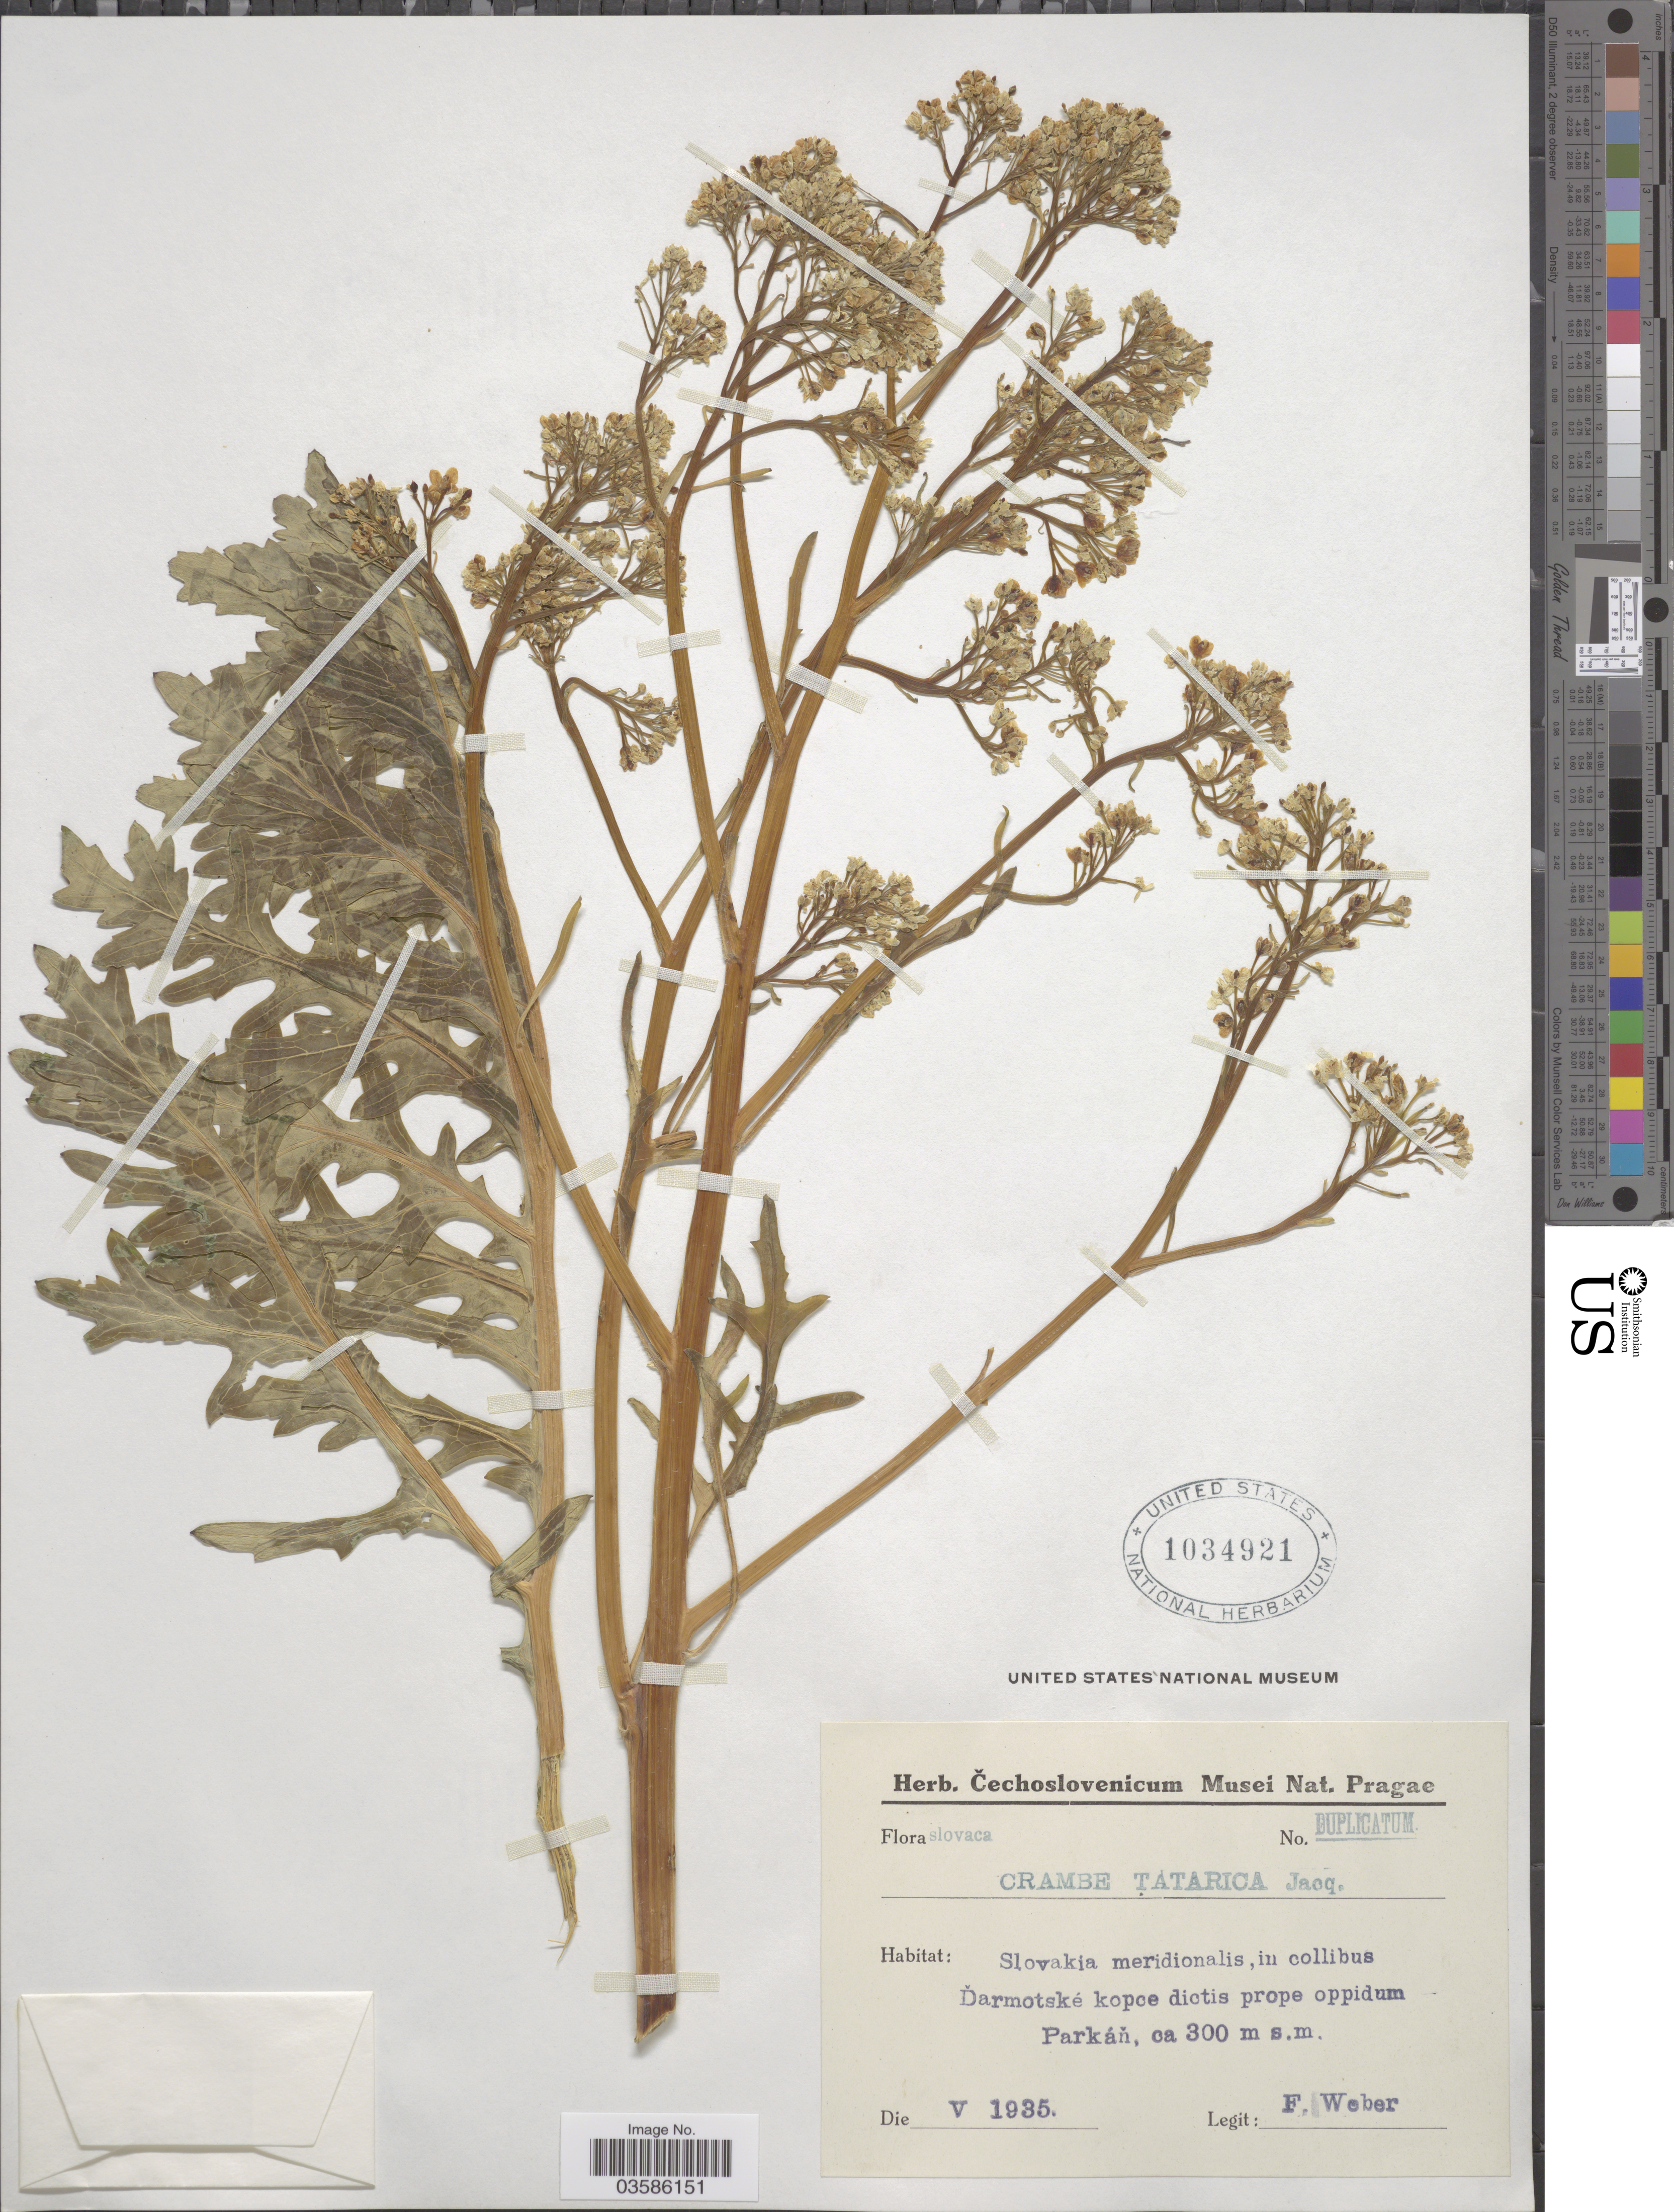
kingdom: Plantae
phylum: Tracheophyta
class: Magnoliopsida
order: Brassicales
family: Brassicaceae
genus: Crambe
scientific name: Crambe tataria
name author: Sebeók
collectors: F. Weber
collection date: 1935-05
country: Slovakia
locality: Slovakia meridionalis, in collibus Darmotské kopce dictis prope oppidum Parkán.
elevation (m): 300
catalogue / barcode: US 1034921